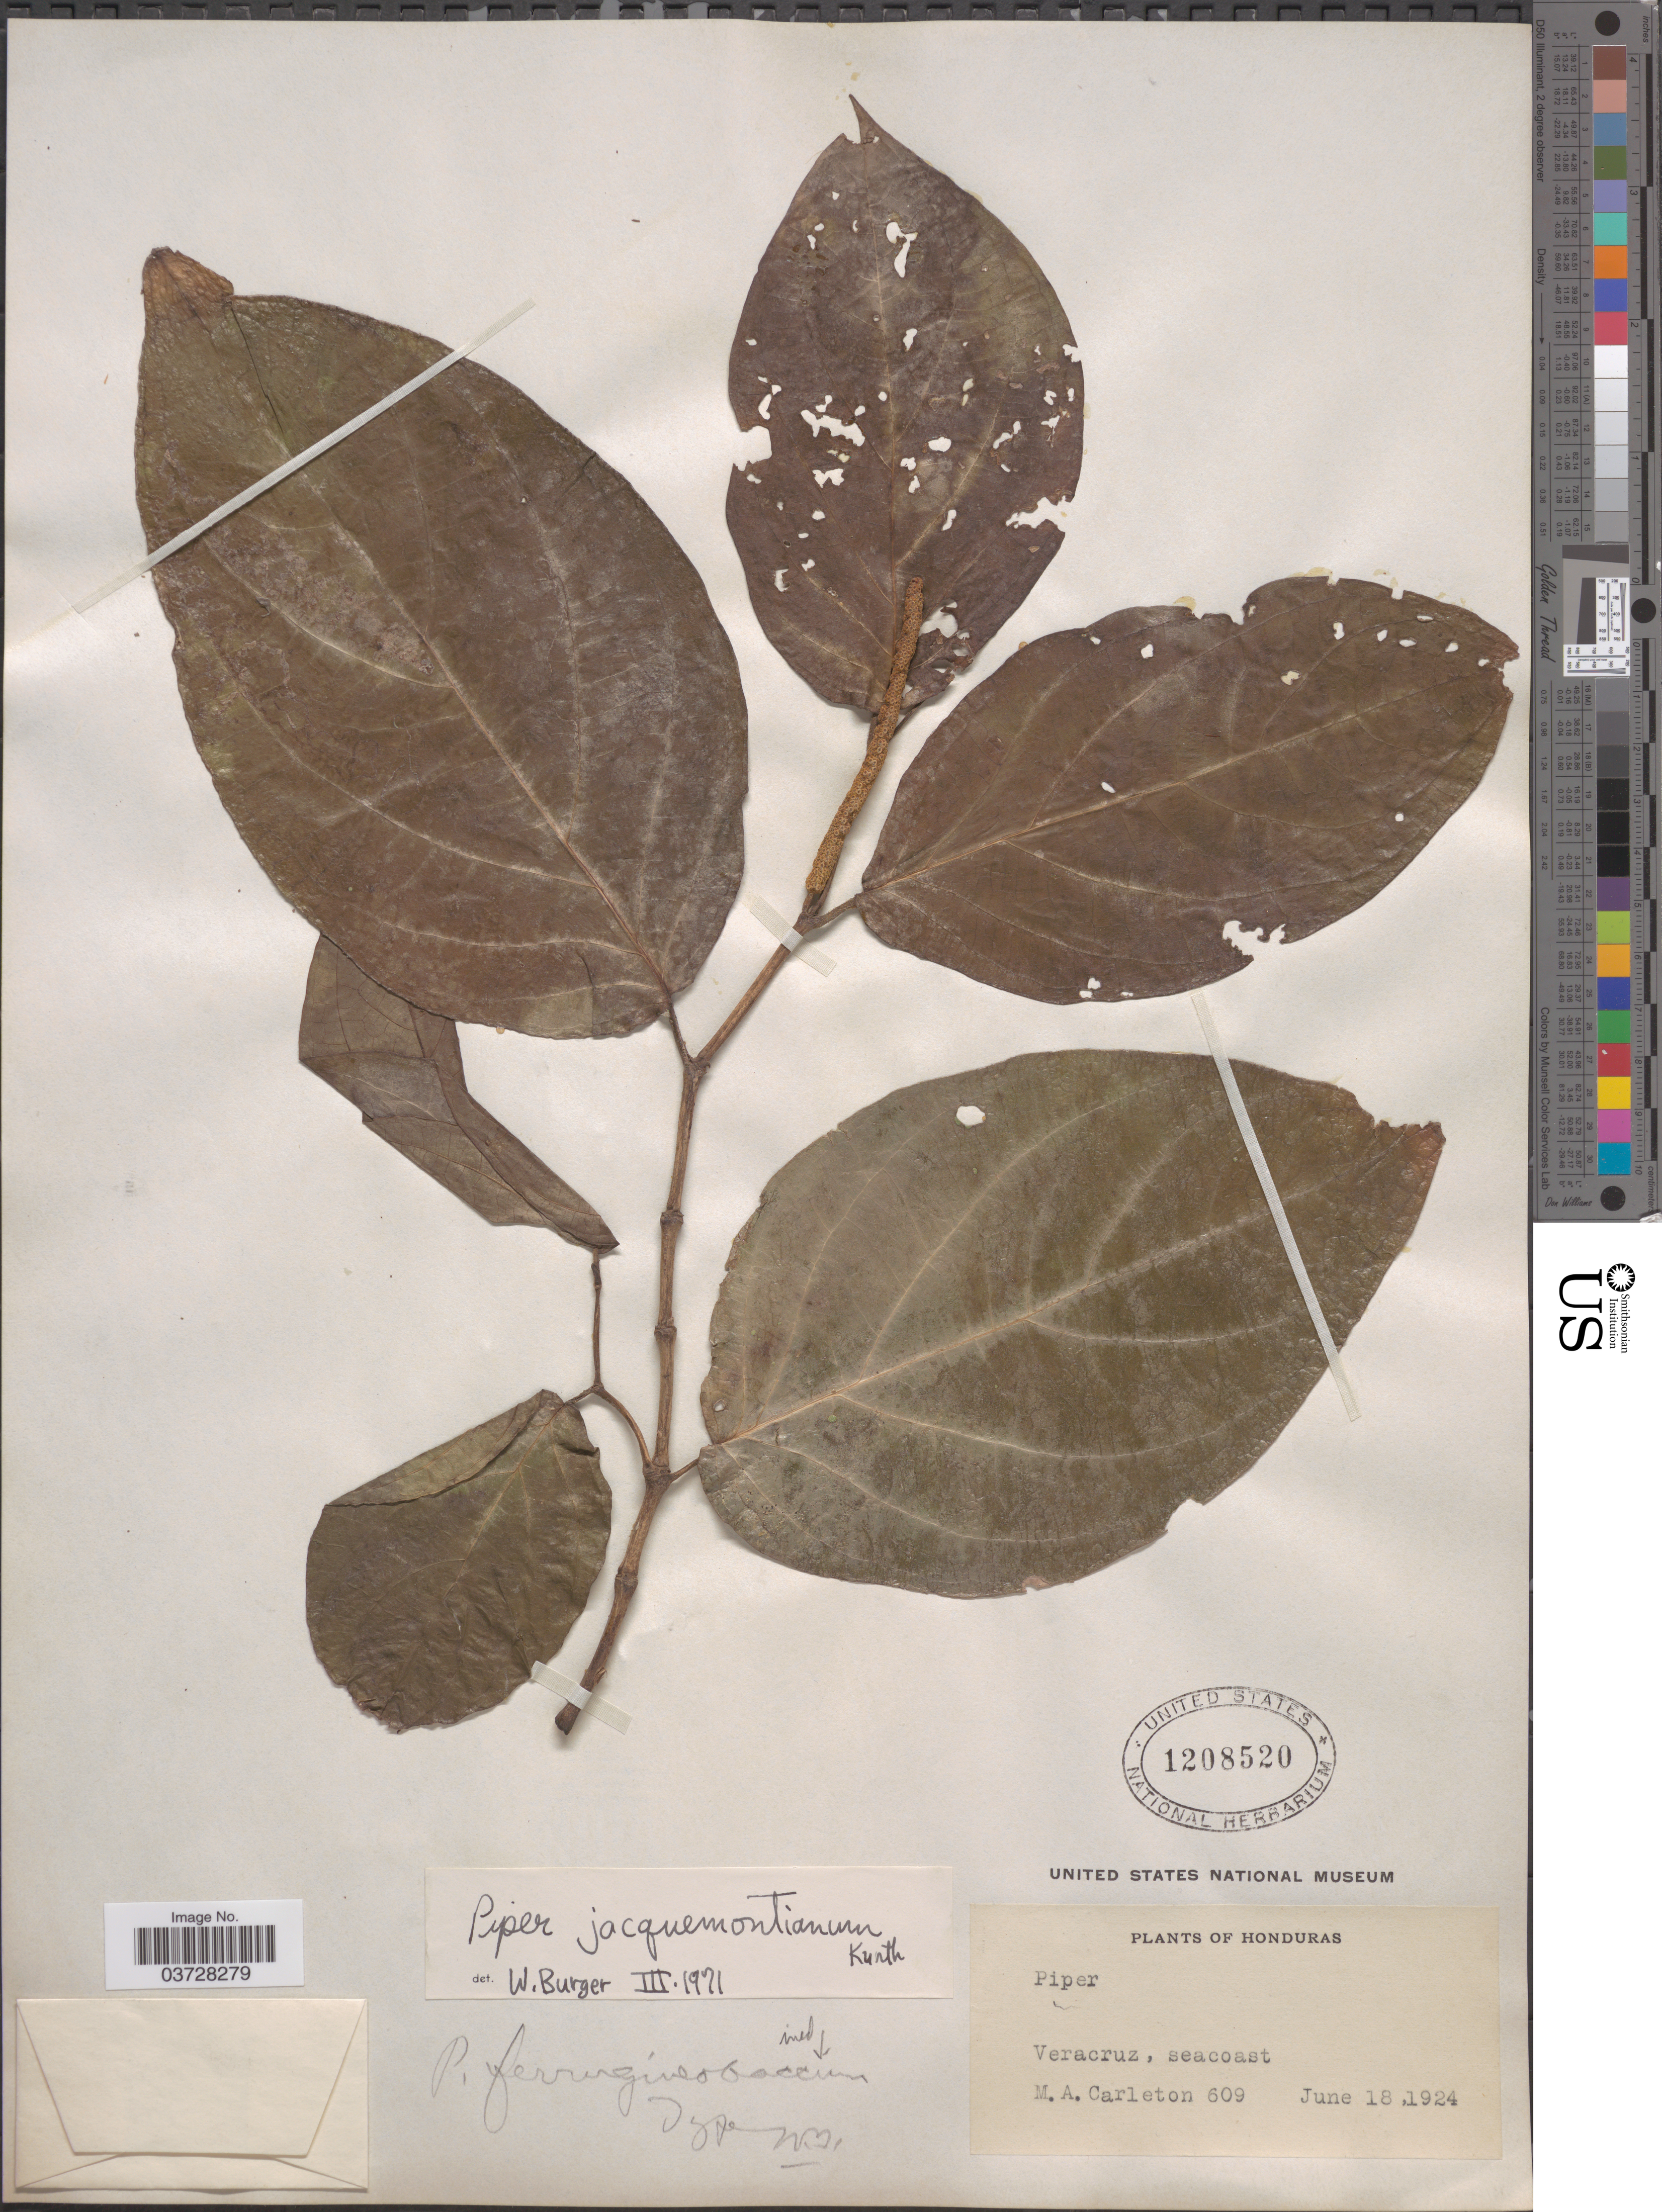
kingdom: Plantae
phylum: Tracheophyta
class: Magnoliopsida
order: Piperales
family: Piperaceae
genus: Piper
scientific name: Piper jacquemontianum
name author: Kunth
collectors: M. A. Carleton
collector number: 609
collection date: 1924-06-18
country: Honduras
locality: Veracruz, seacoast.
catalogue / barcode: US 1208520